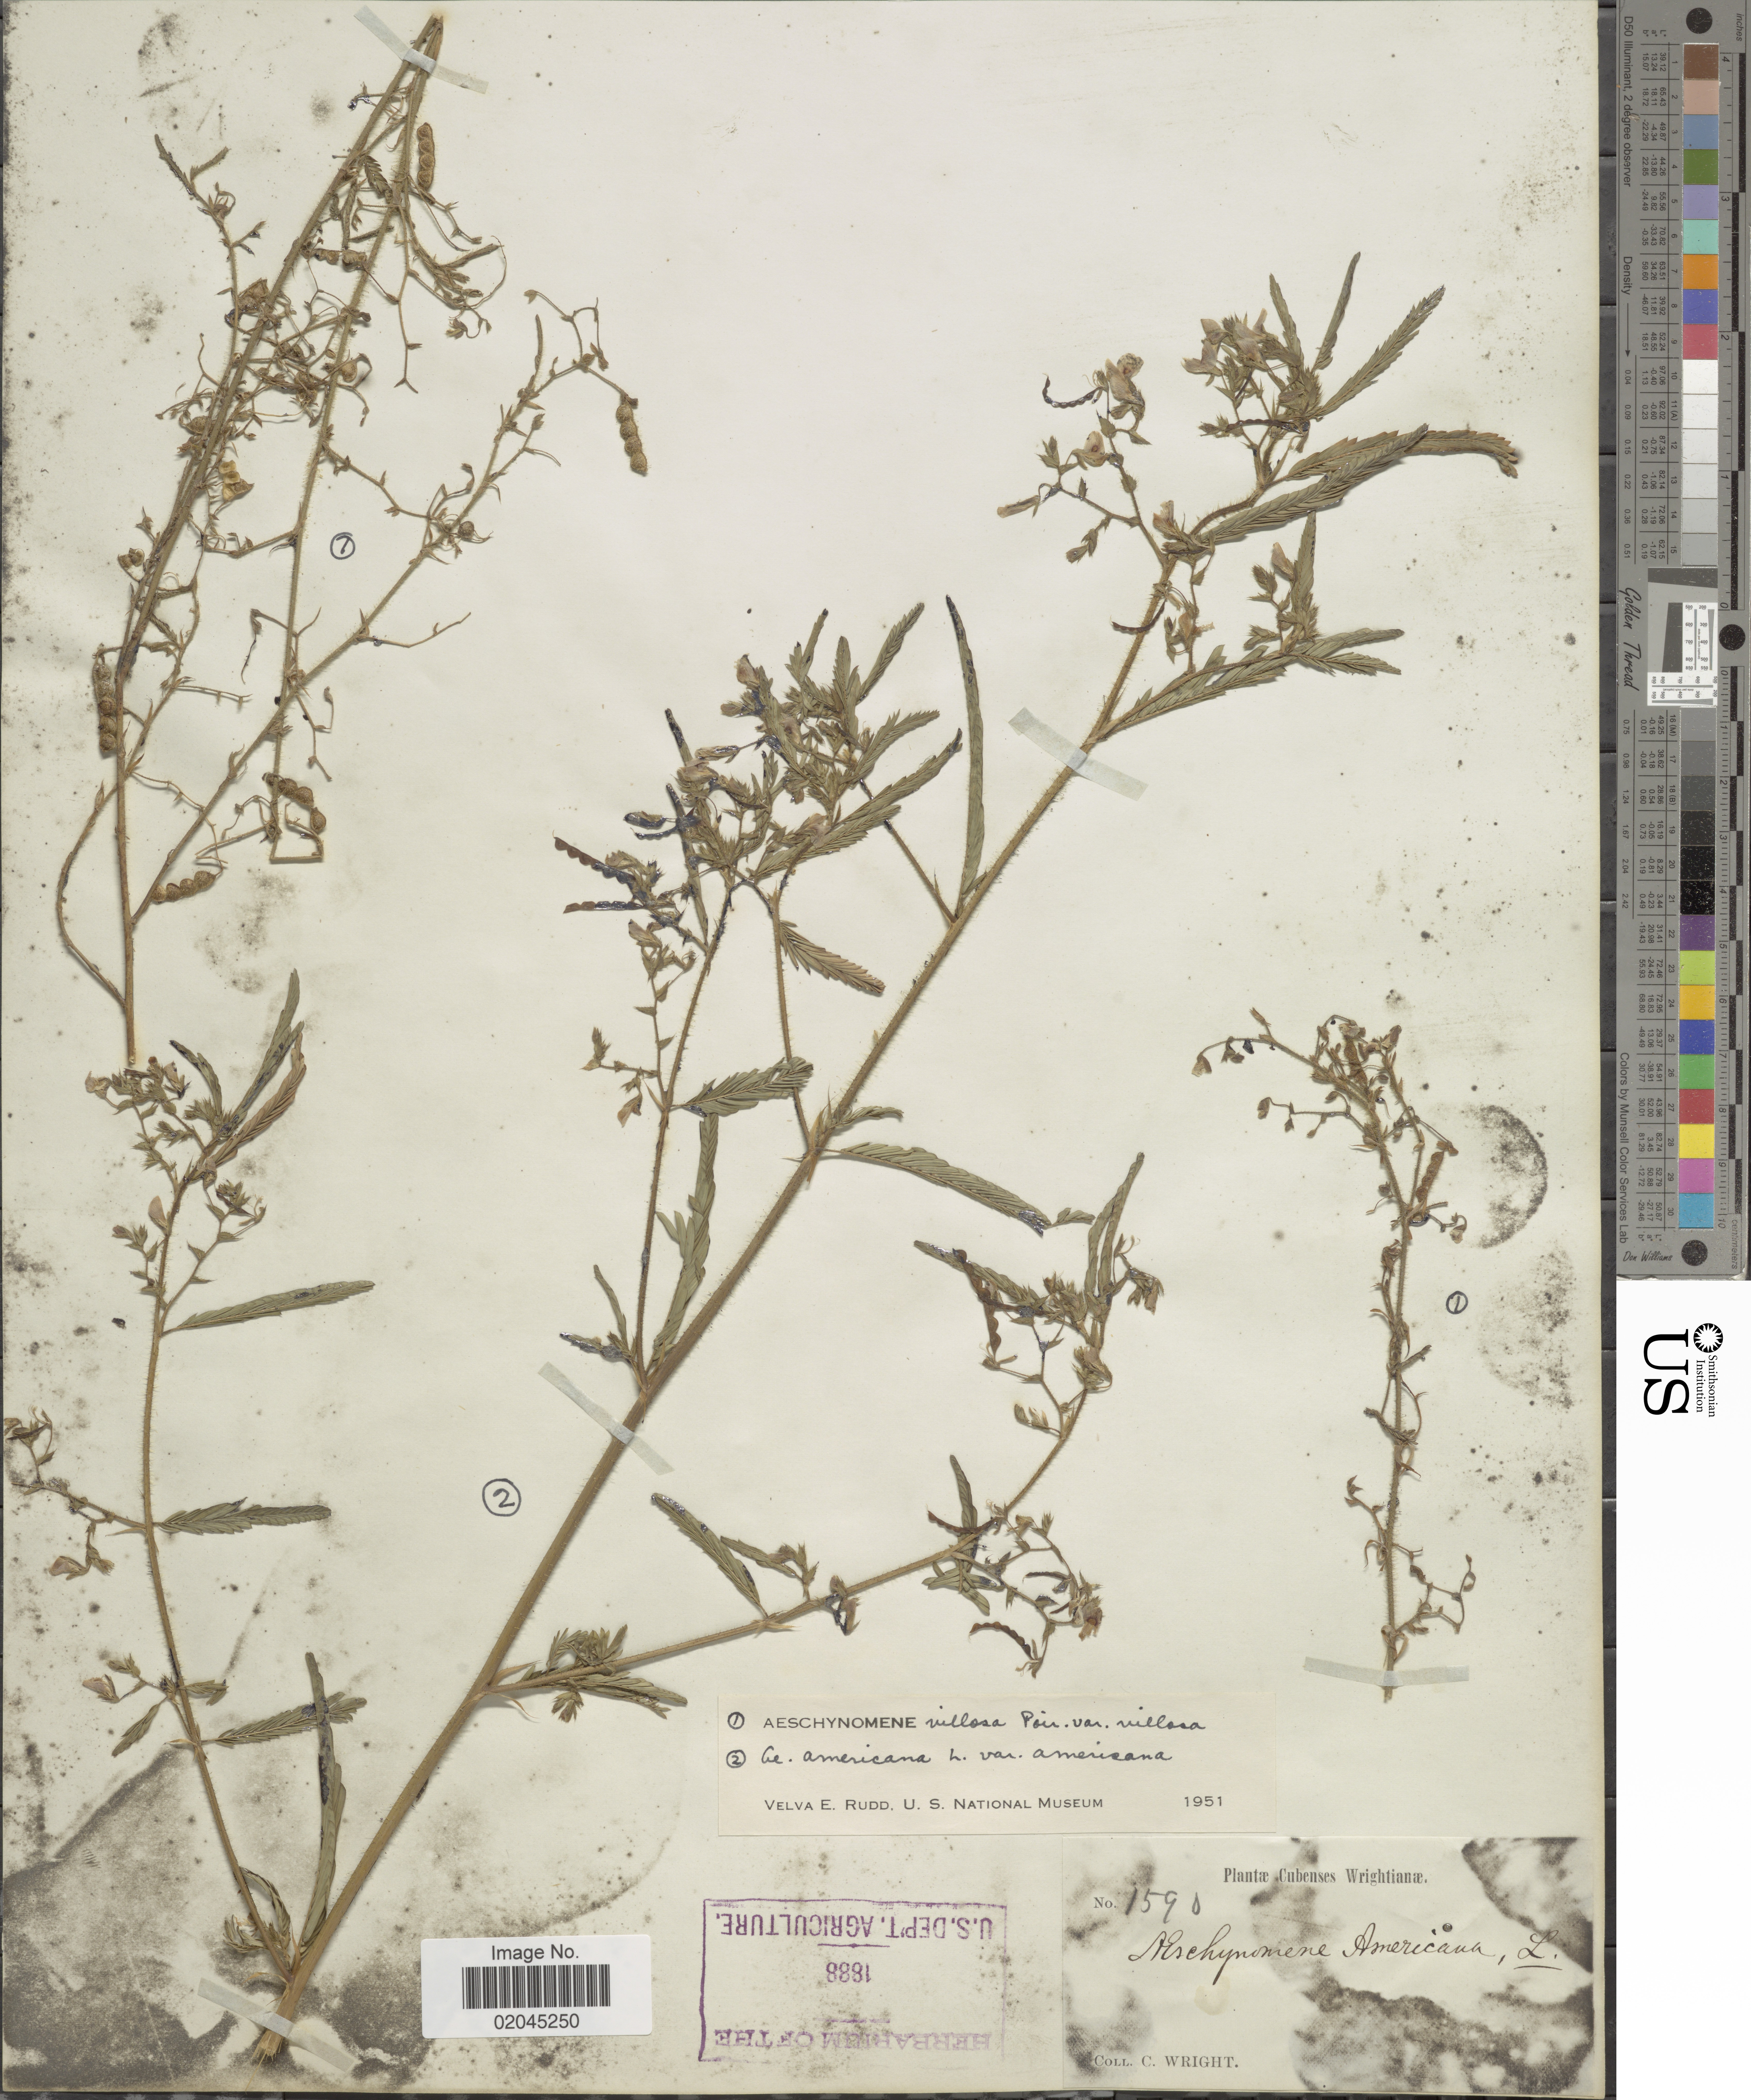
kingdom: Plantae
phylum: Tracheophyta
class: Magnoliopsida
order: Fabales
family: Fabaceae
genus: Aeschynomene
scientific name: Aeschynomene villosa var. villosa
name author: Poir.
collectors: C. Wright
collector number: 1590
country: Cuba